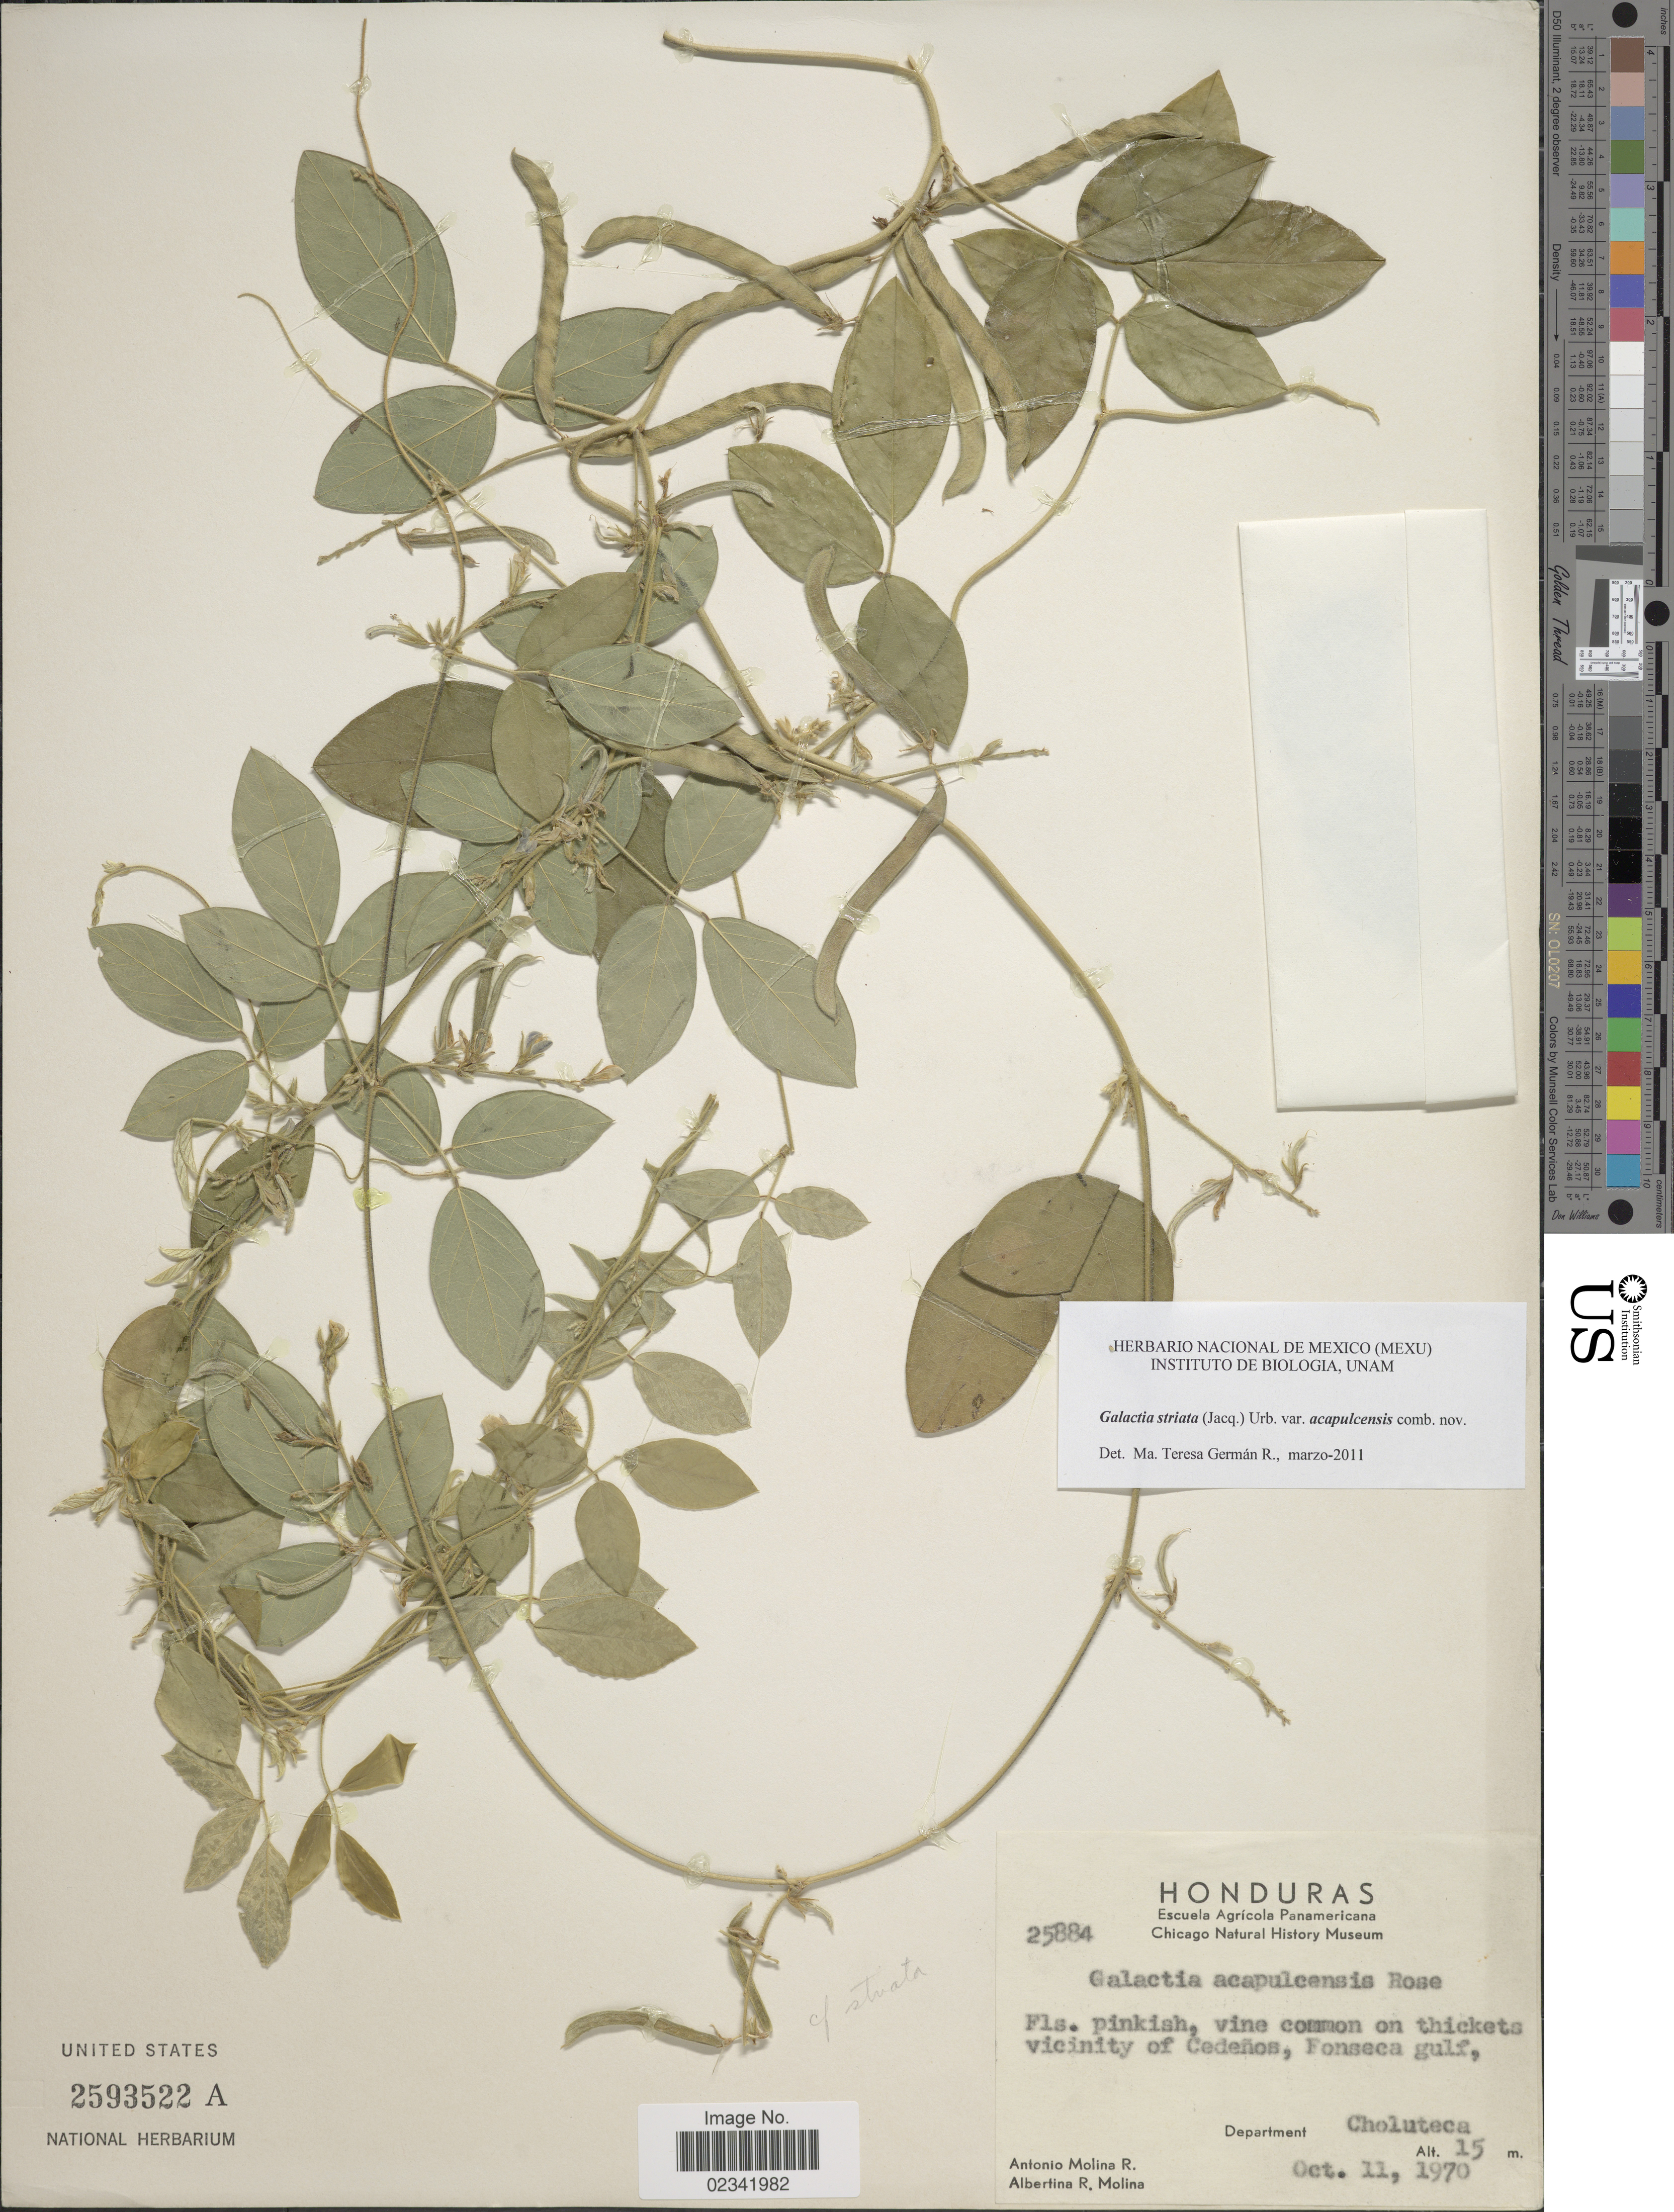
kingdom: Plantae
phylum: Tracheophyta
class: Magnoliopsida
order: Fabales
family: Fabaceae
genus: Galactia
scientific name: Galactia acapulcensis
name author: Rose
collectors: A. Molina R. & A. R. Molina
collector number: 25884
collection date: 1970-10-11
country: Honduras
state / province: Choluteca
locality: Vicinity of Cedenos, Fonseca Gulf, Department Choluteca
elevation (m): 15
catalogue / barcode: US 2593522A